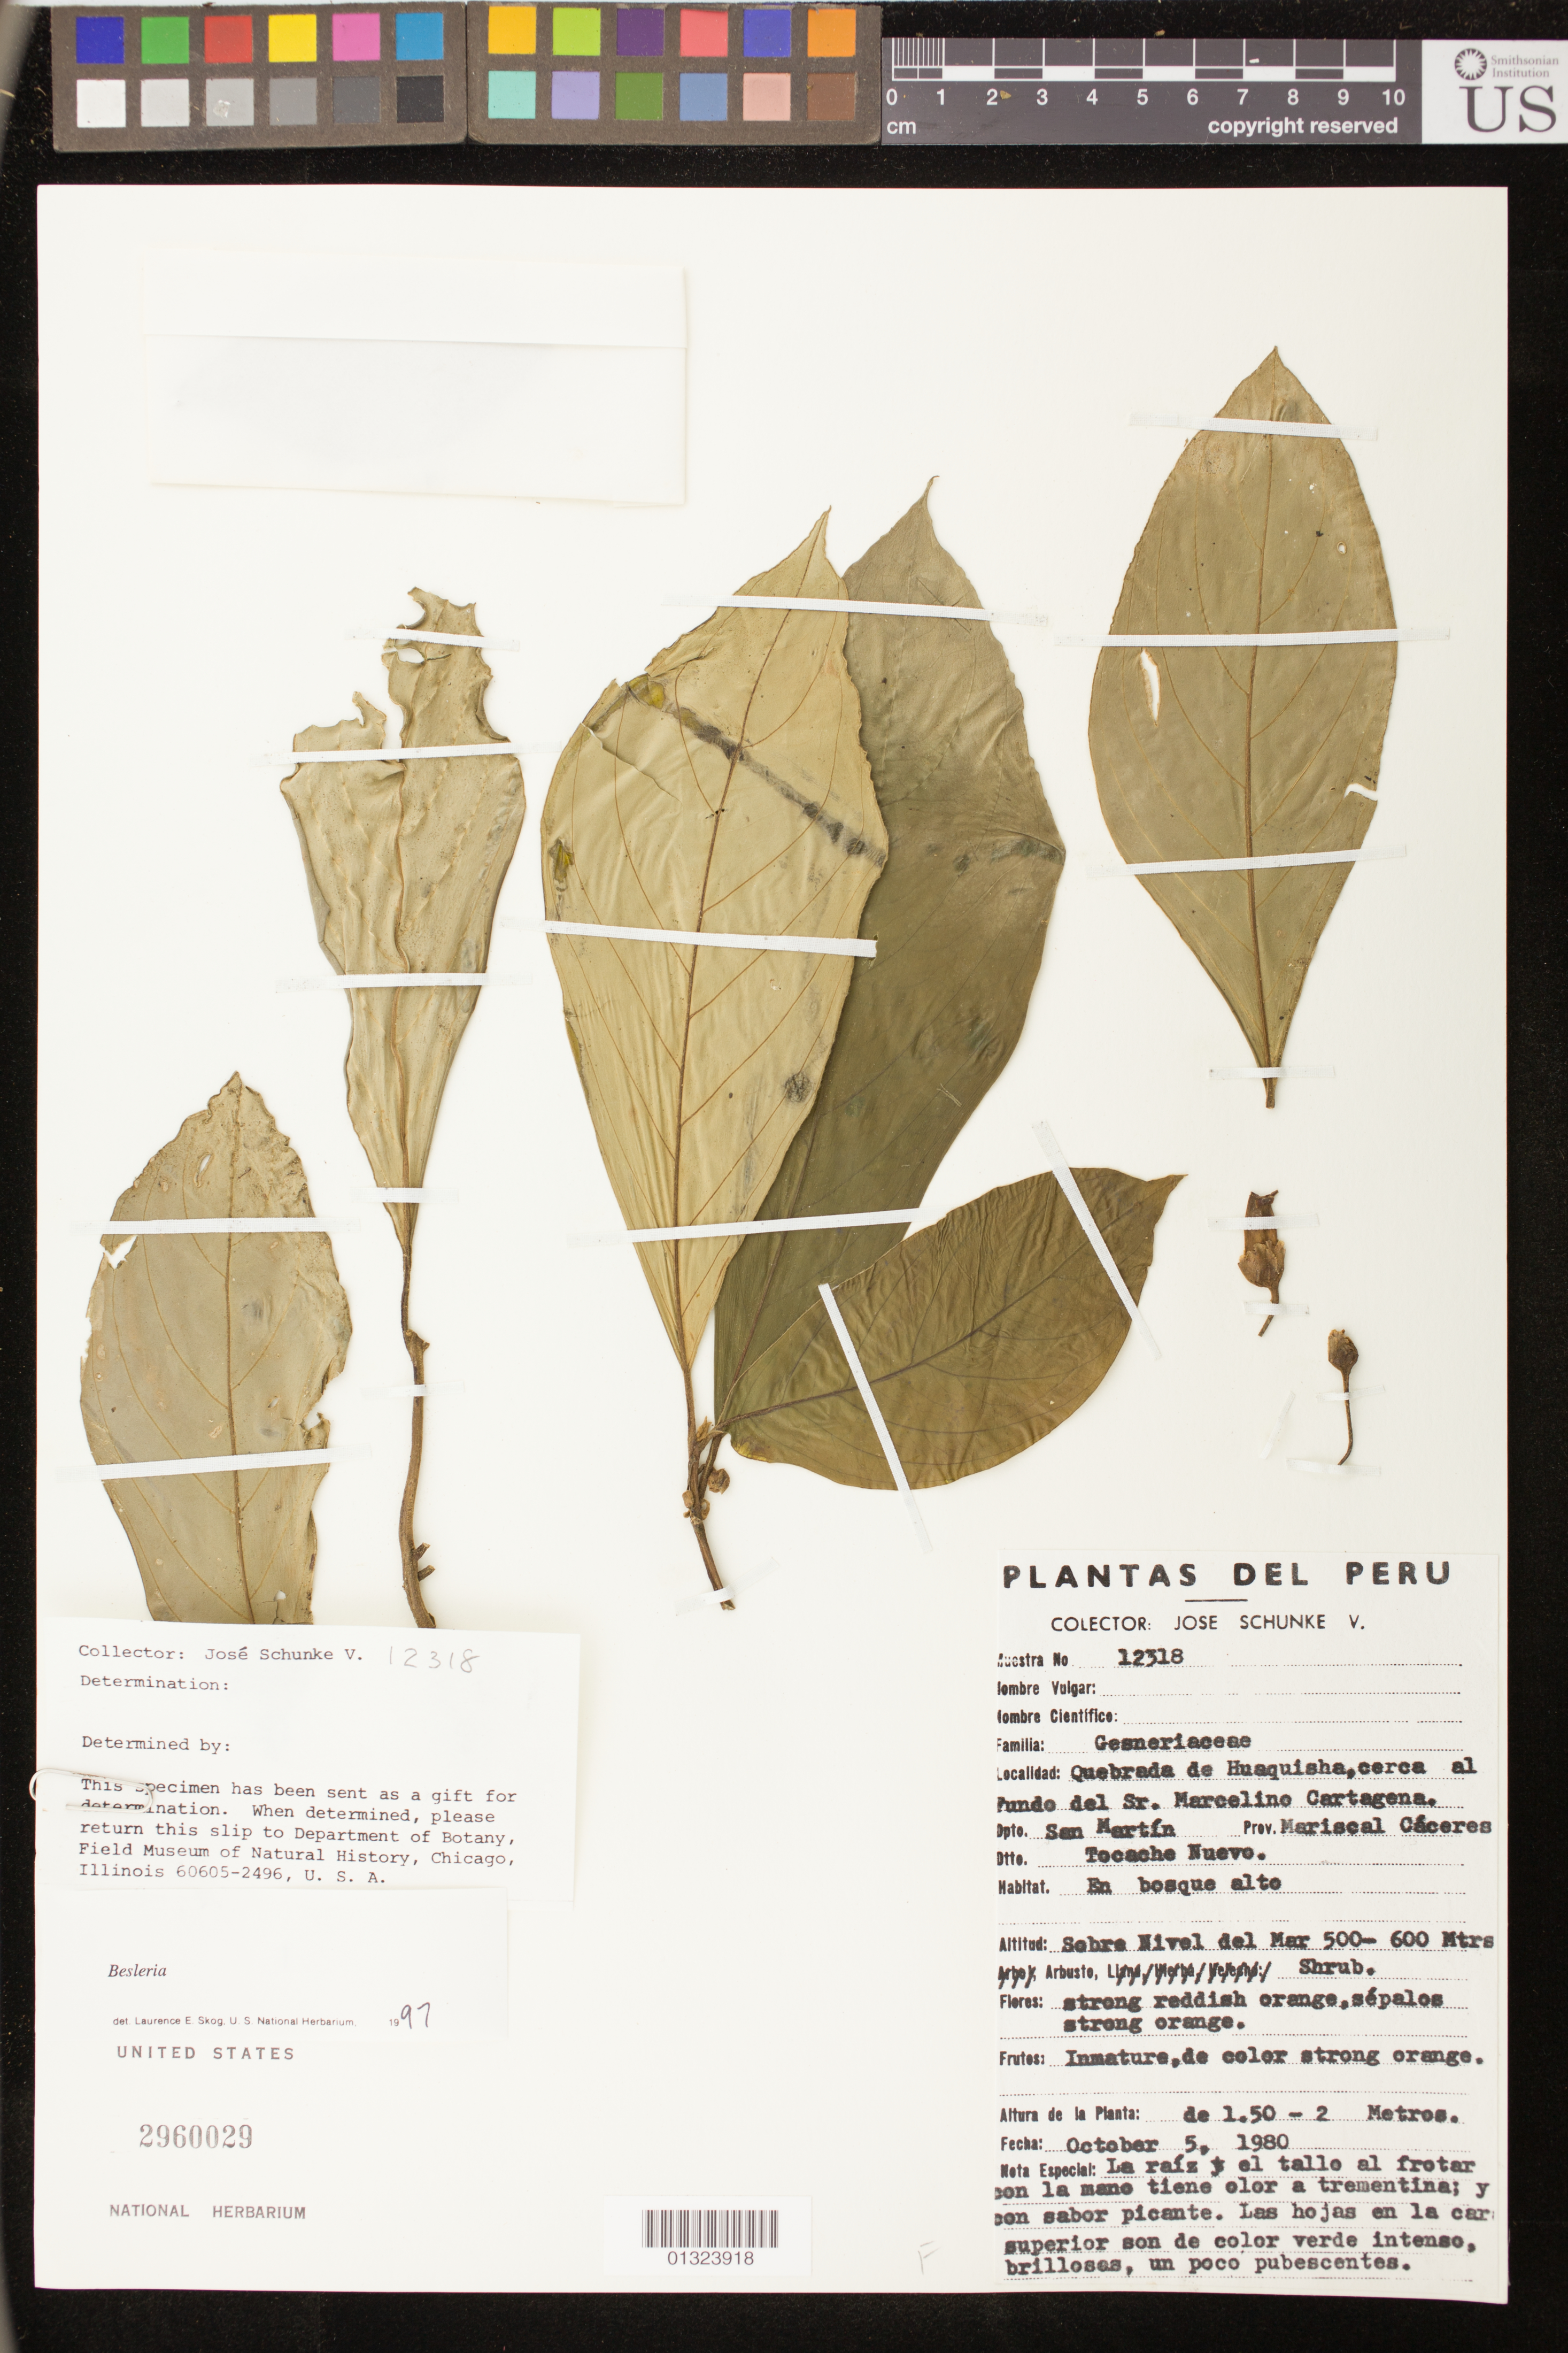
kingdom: Plantae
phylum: Tracheophyta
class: Magnoliopsida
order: Lamiales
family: Gesneriaceae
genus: Besleria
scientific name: Besleria sp.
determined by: Skog, Laurence E.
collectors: J. Schunke Vigo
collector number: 12318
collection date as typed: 05 Oct 1980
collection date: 1980-10-05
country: Peru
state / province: San Martín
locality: Prov. Mariscal Cáceres, Dtto. Tocache Nuevo; Quebrada de Huaquisha, cerca al Fundo del Sr. Marcelino Cartangena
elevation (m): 500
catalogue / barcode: US 2960029